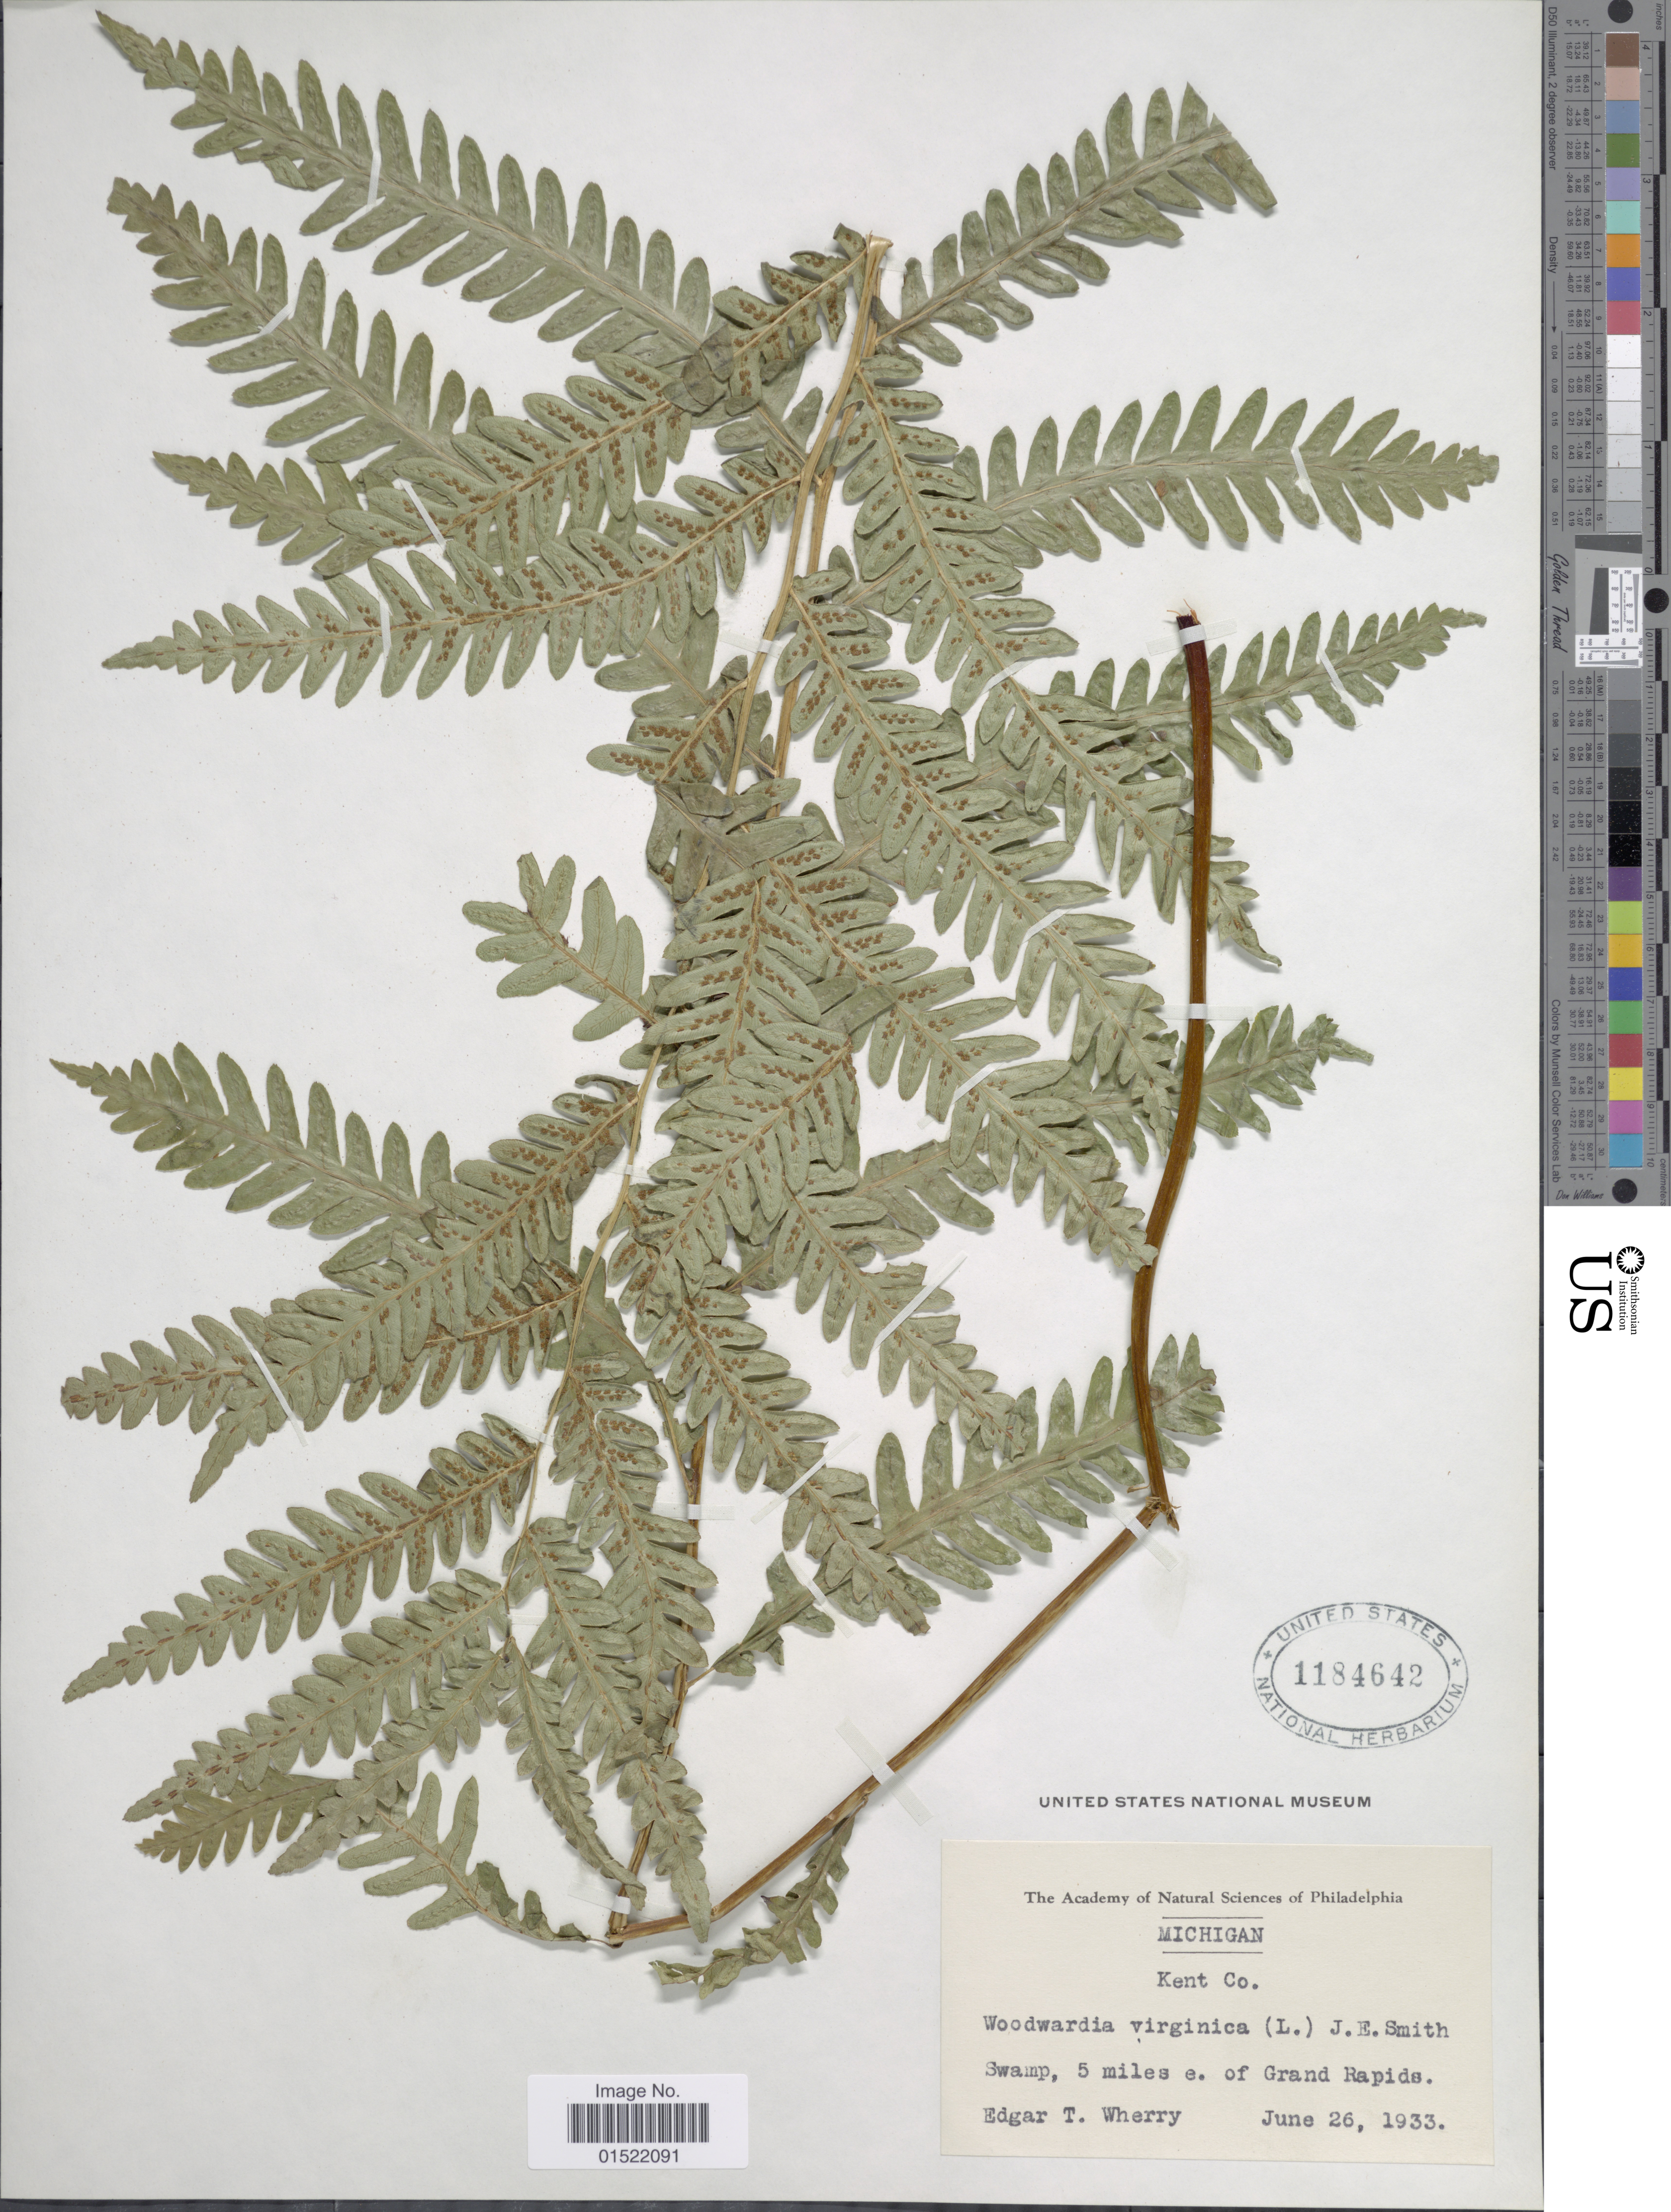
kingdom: Plantae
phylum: Tracheophyta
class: Polypodiopsida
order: Polypodiales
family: Blechnaceae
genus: Woodwardia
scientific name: Woodwardia virginica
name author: (L.) R.M. Sm.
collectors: E. T. Wherry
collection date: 1933-06-26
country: United States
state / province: Michigan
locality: Kent Co., Swamp, 5 miles e. of Grand Rapids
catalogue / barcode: US 1184642